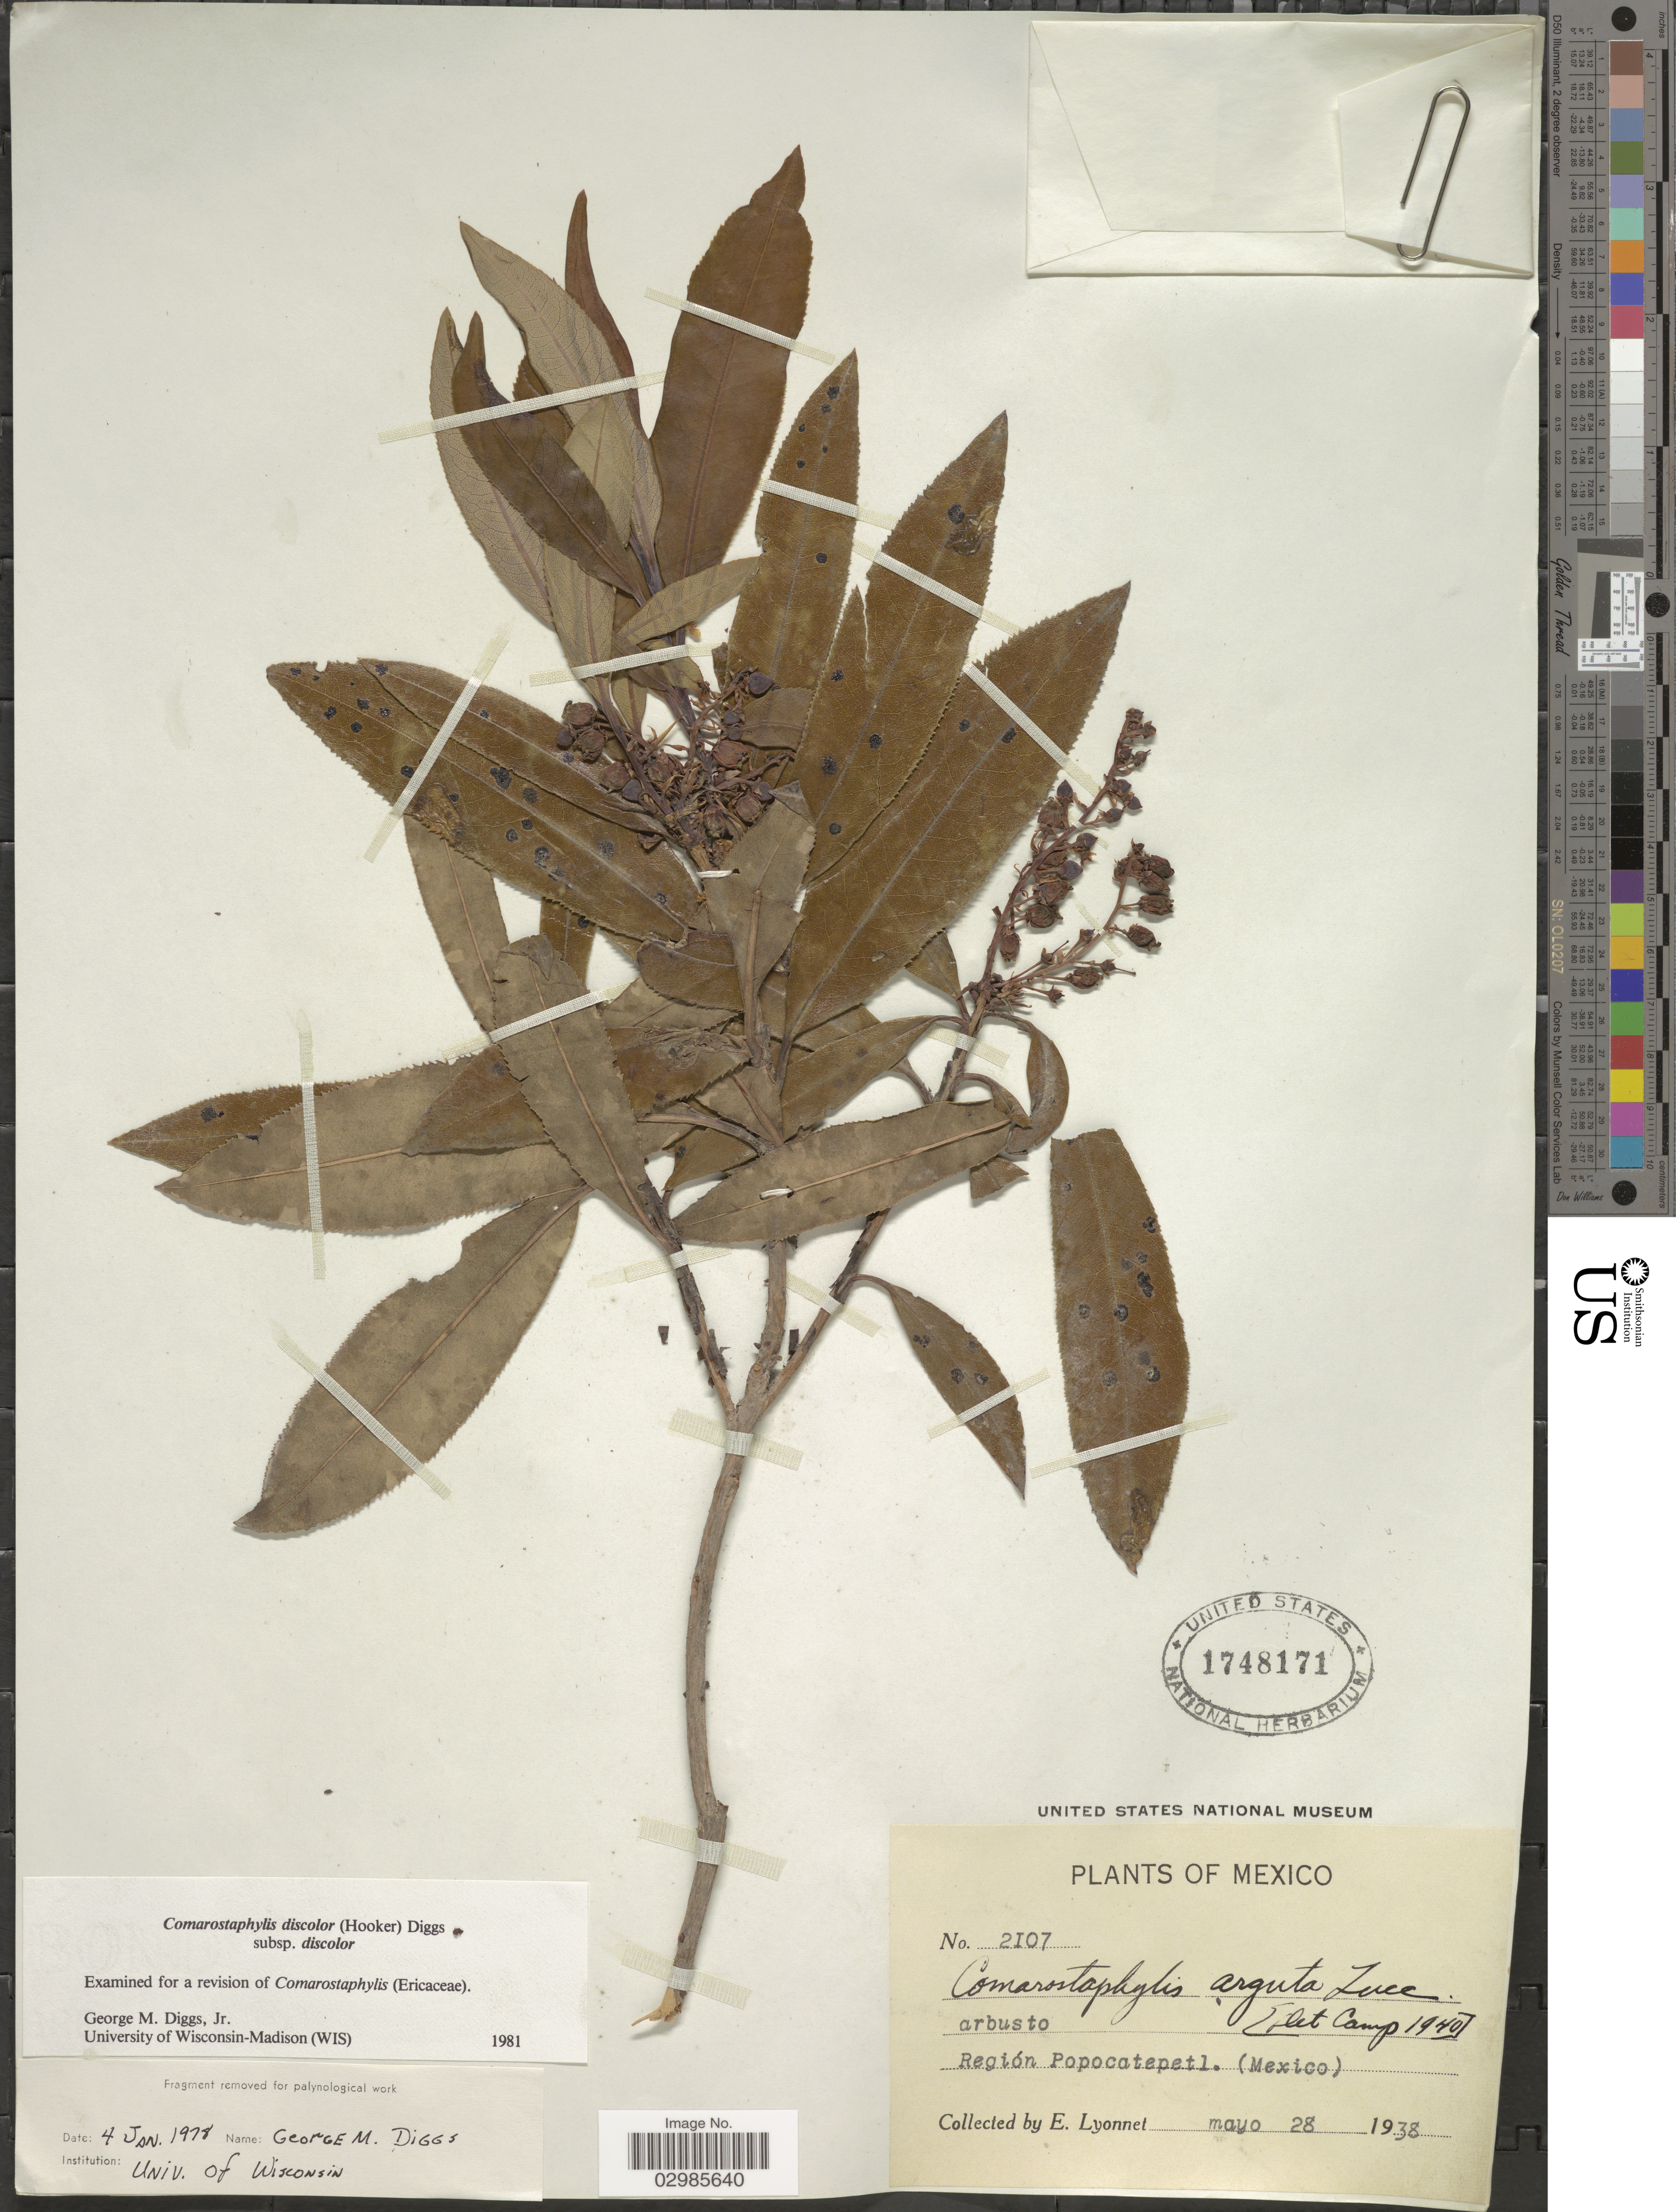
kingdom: Plantae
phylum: Tracheophyta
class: Magnoliopsida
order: Ericales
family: Ericaceae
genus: Comarostaphylis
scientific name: Comarostaphylis discolor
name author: (Hook.) Diggs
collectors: E. Lyonnet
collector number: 2107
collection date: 1938-05-28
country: Mexico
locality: Región Popocatepetl.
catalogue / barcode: US 1748171